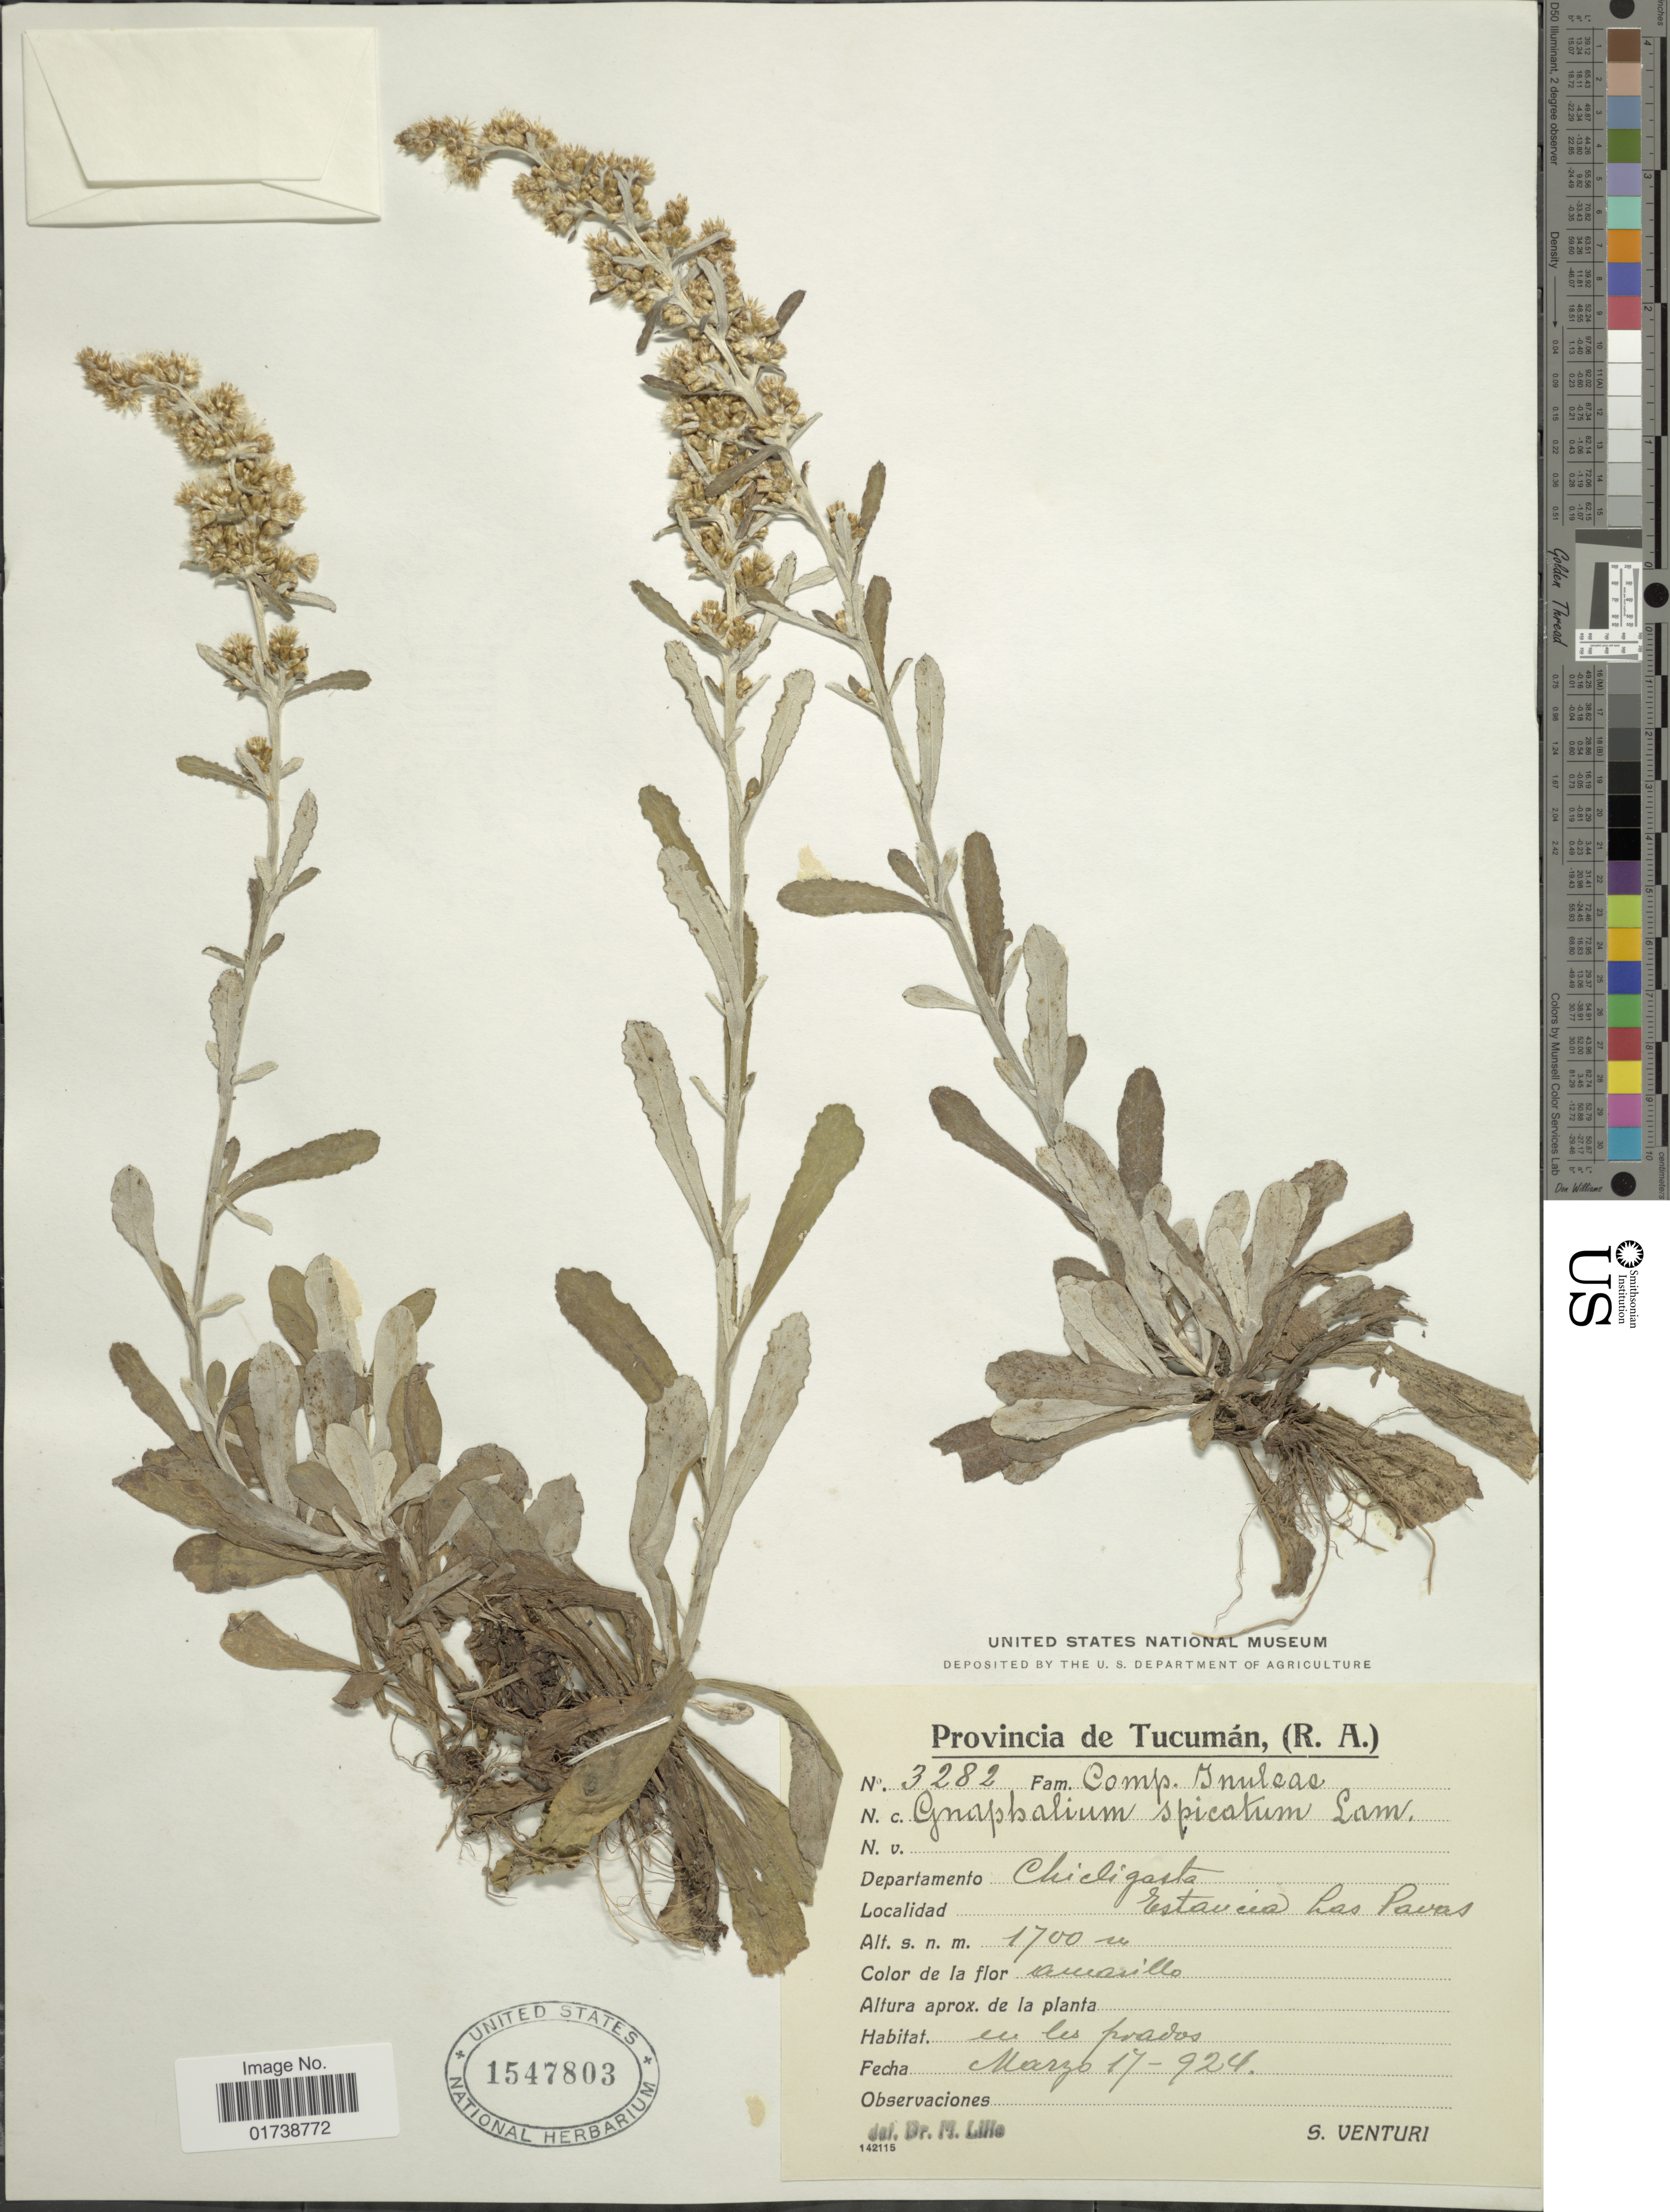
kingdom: Plantae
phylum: Tracheophyta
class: Magnoliopsida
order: Asterales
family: Asteraceae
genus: Gamochaeta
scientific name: Gamochaeta spicata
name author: (Lam.) Cabrera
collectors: S. Venturi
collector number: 3282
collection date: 1924-03-17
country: Argentina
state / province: Tucuman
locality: Departamento Chiligasta, Estavia Las Pavas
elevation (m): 1700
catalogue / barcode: US 1547803